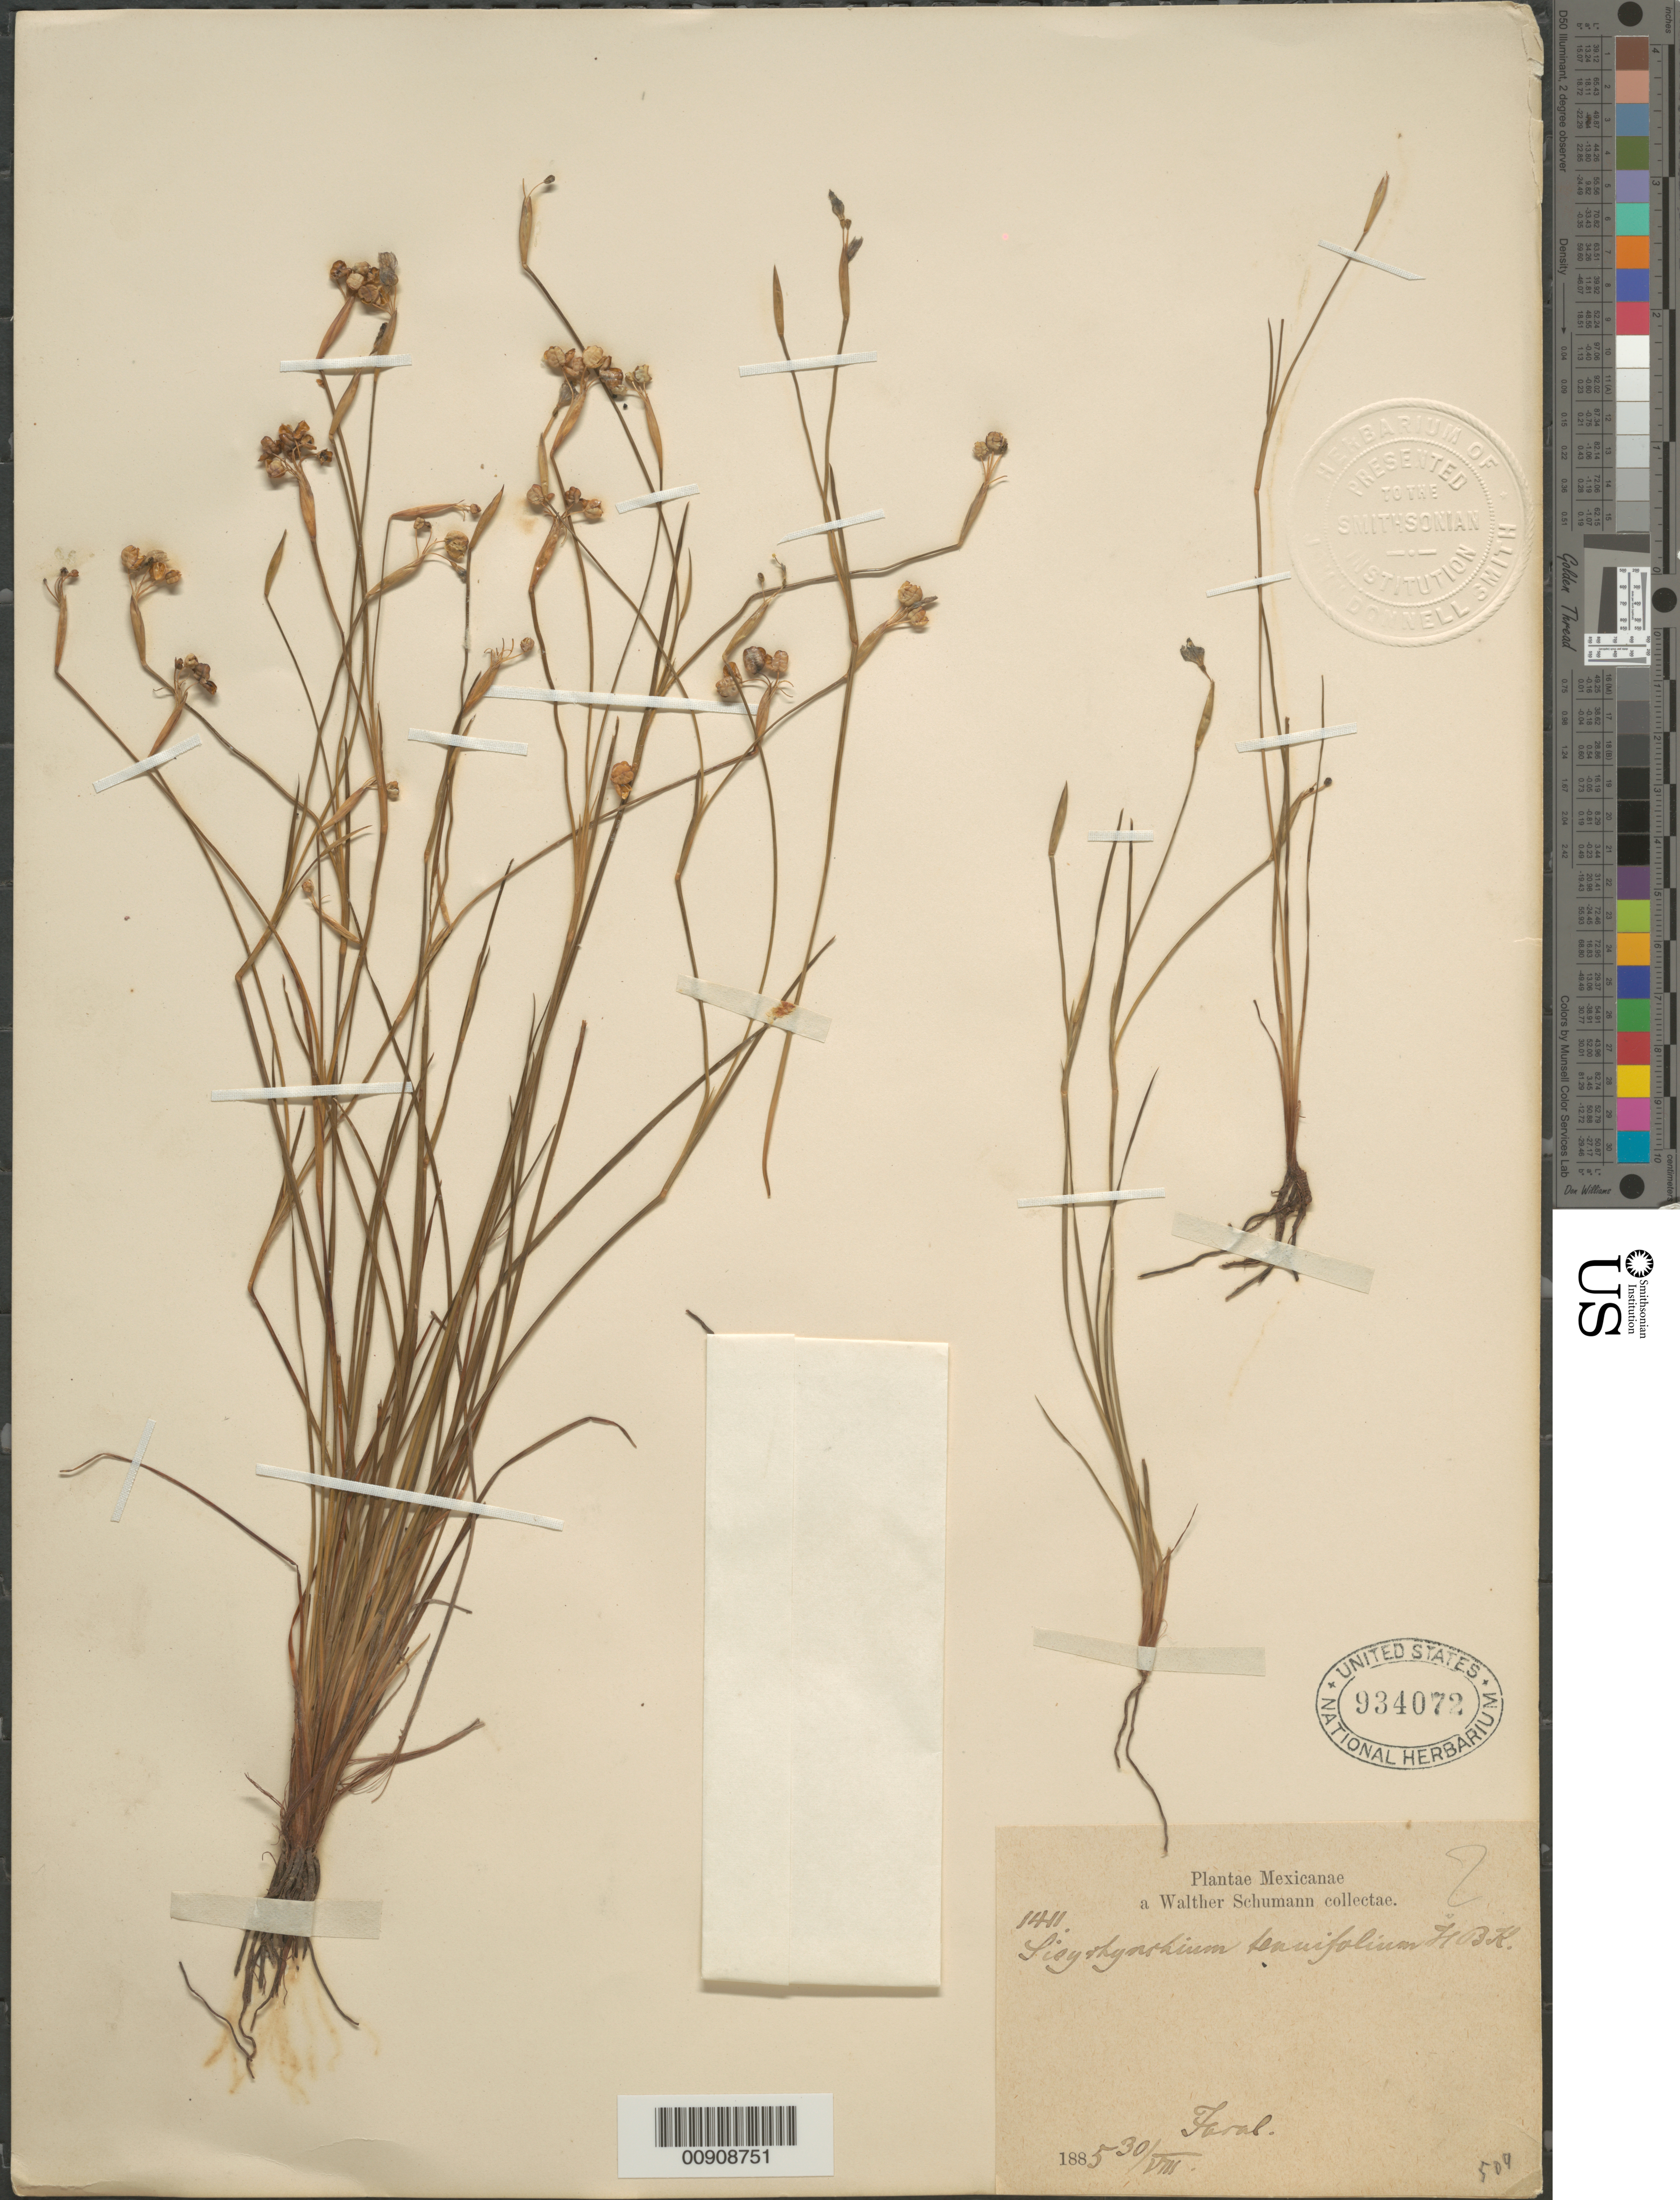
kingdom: Plantae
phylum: Tracheophyta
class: Liliopsida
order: Asparagales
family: Iridaceae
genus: Sisyrinchium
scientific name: Sisyrinchium scabrum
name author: Schltdl. & Cham.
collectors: W. Schumann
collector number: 1411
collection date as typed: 30 Aug 1885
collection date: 1885-08-30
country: Mexico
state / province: Guanajuato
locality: Jaral.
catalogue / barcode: US 934072